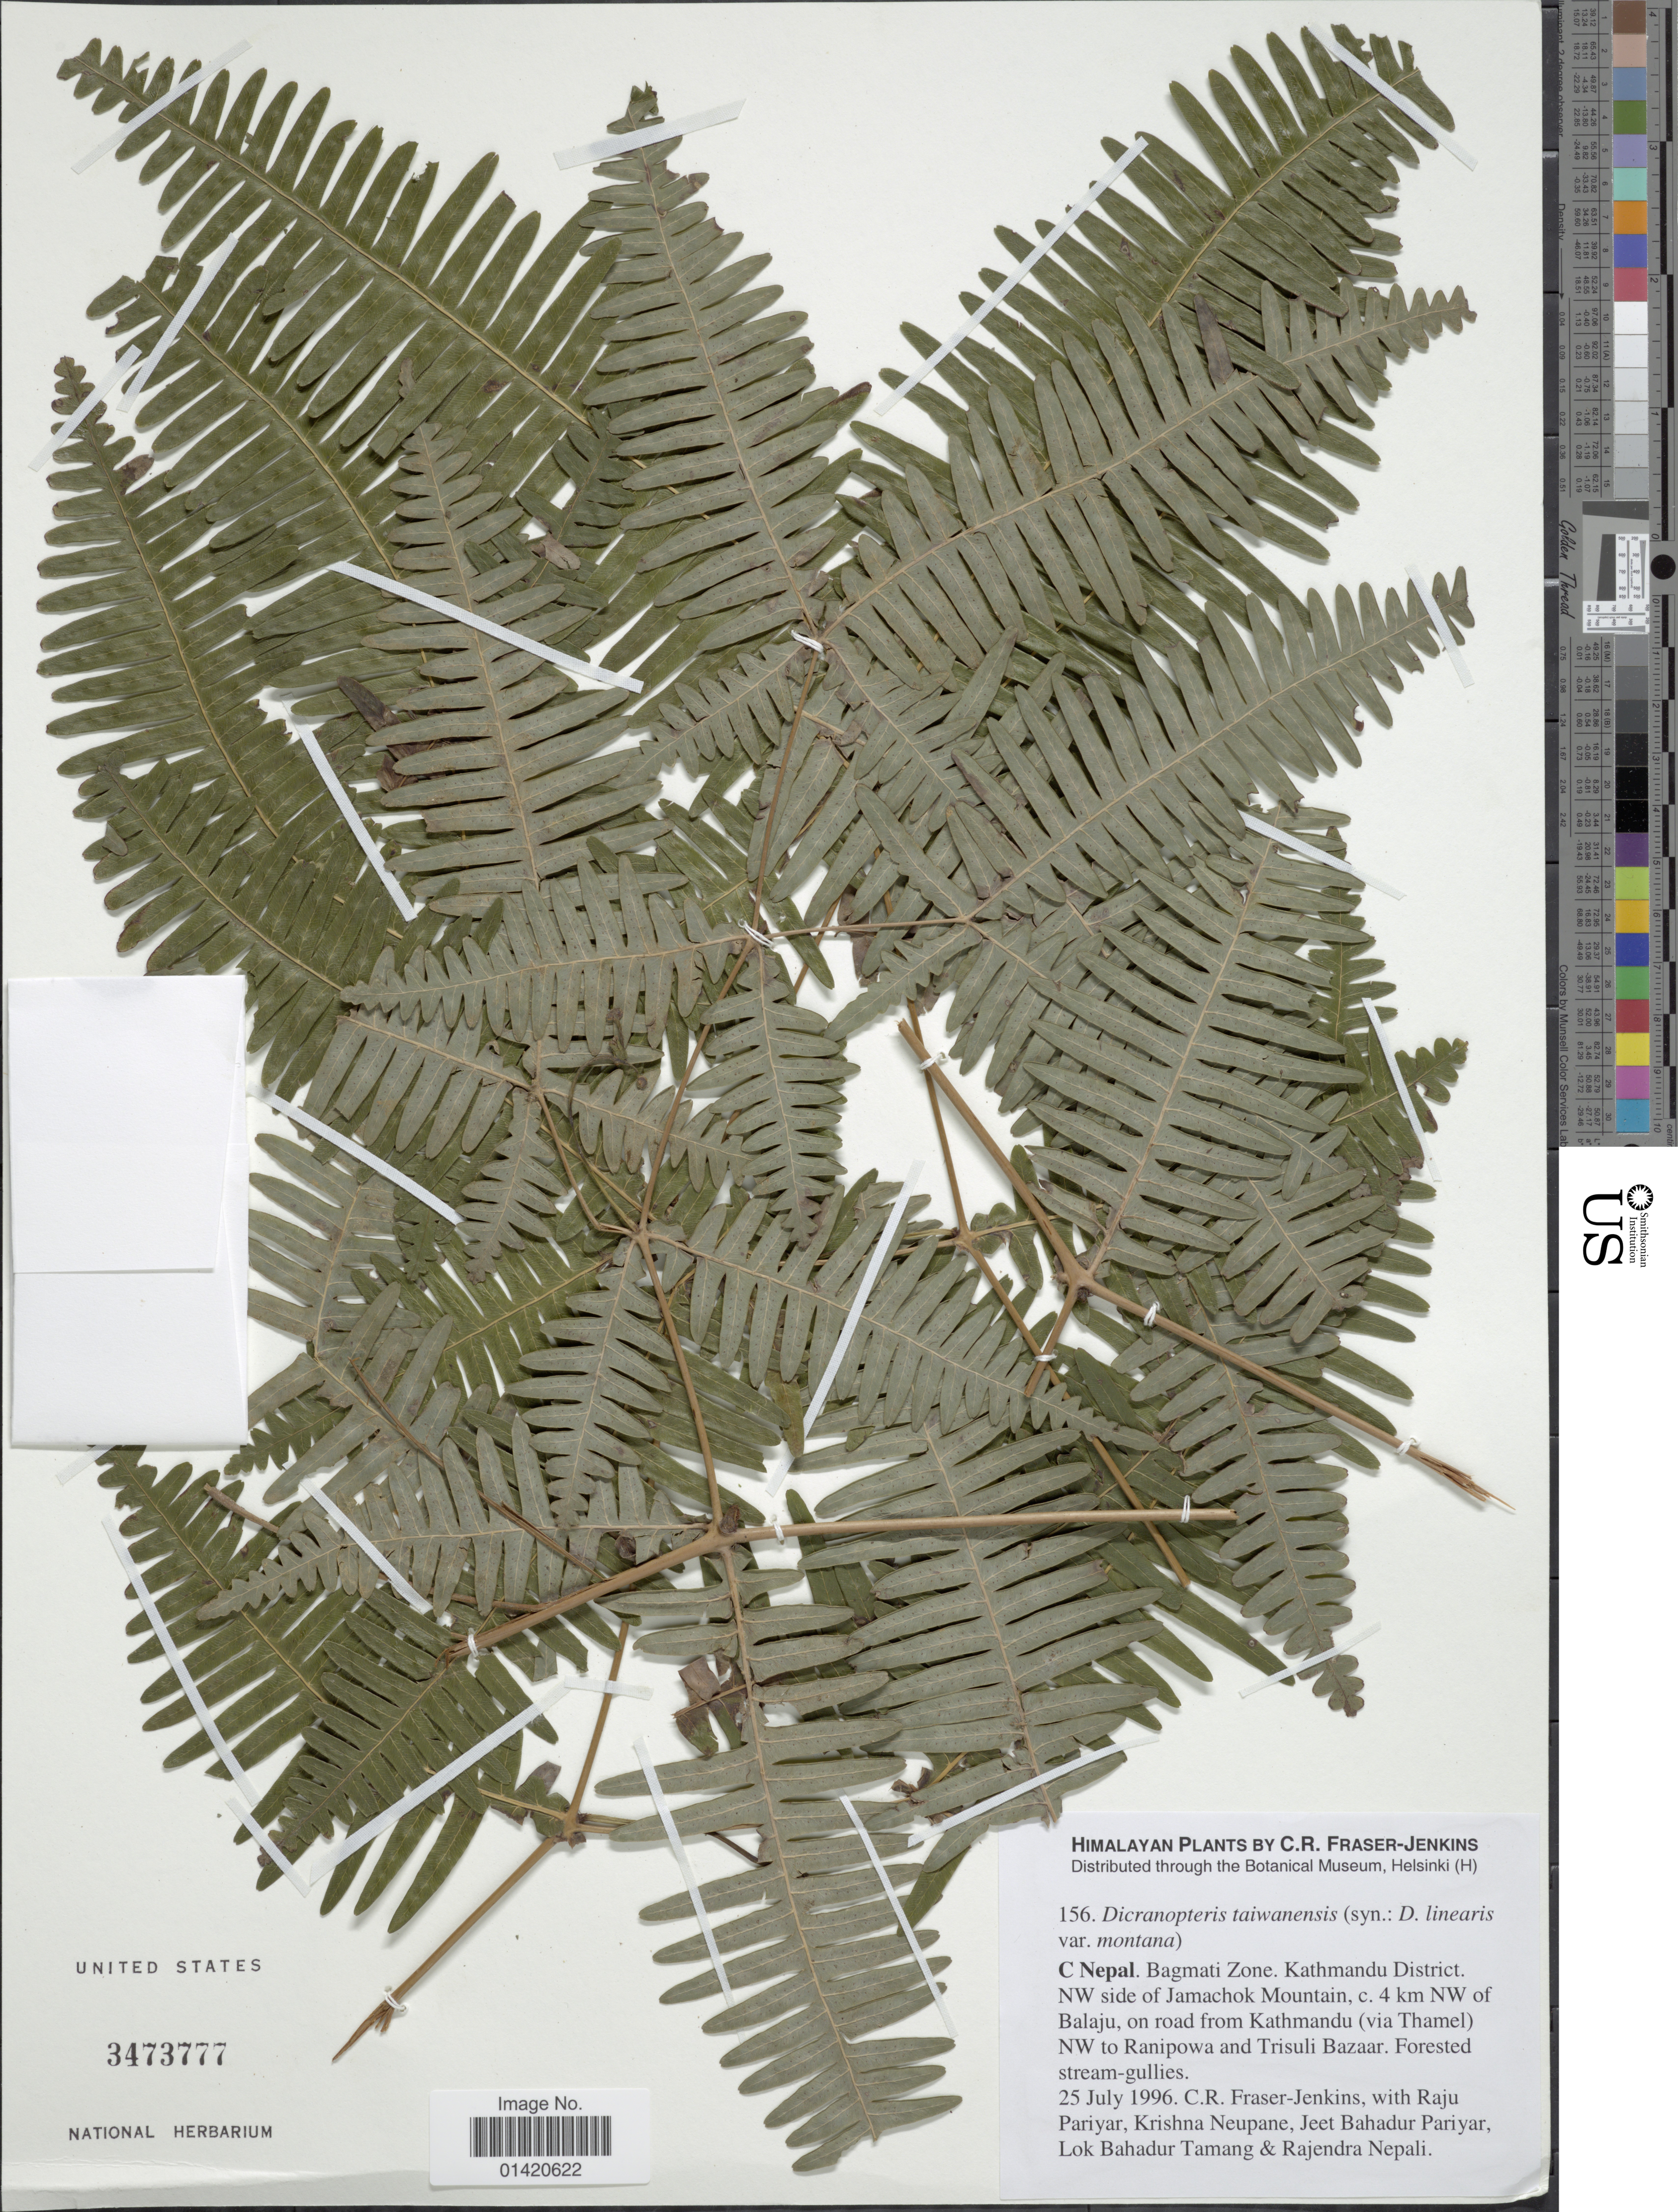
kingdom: Plantae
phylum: Tracheophyta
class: Polypodiopsida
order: Gleicheniales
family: Gleicheniaceae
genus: Dicranopteris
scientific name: Dicranopteris taiwanensis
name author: Ching & P.S. Chiu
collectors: C. R. Fraser-Jenkins, R. Pariyar, K. Neupane, J. Pariyar & et al.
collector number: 156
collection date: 1996-07-25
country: Nepal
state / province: Bagmati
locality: C. Nepal. Bagmati Zone. Kathmandu District. NW side of Jamachok Mountain, c. 4 km NW of Balaju, on road from Kathmandu (via Thamel) Nw to Ranipowa and Trisuli Bazaar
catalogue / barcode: US 3473777